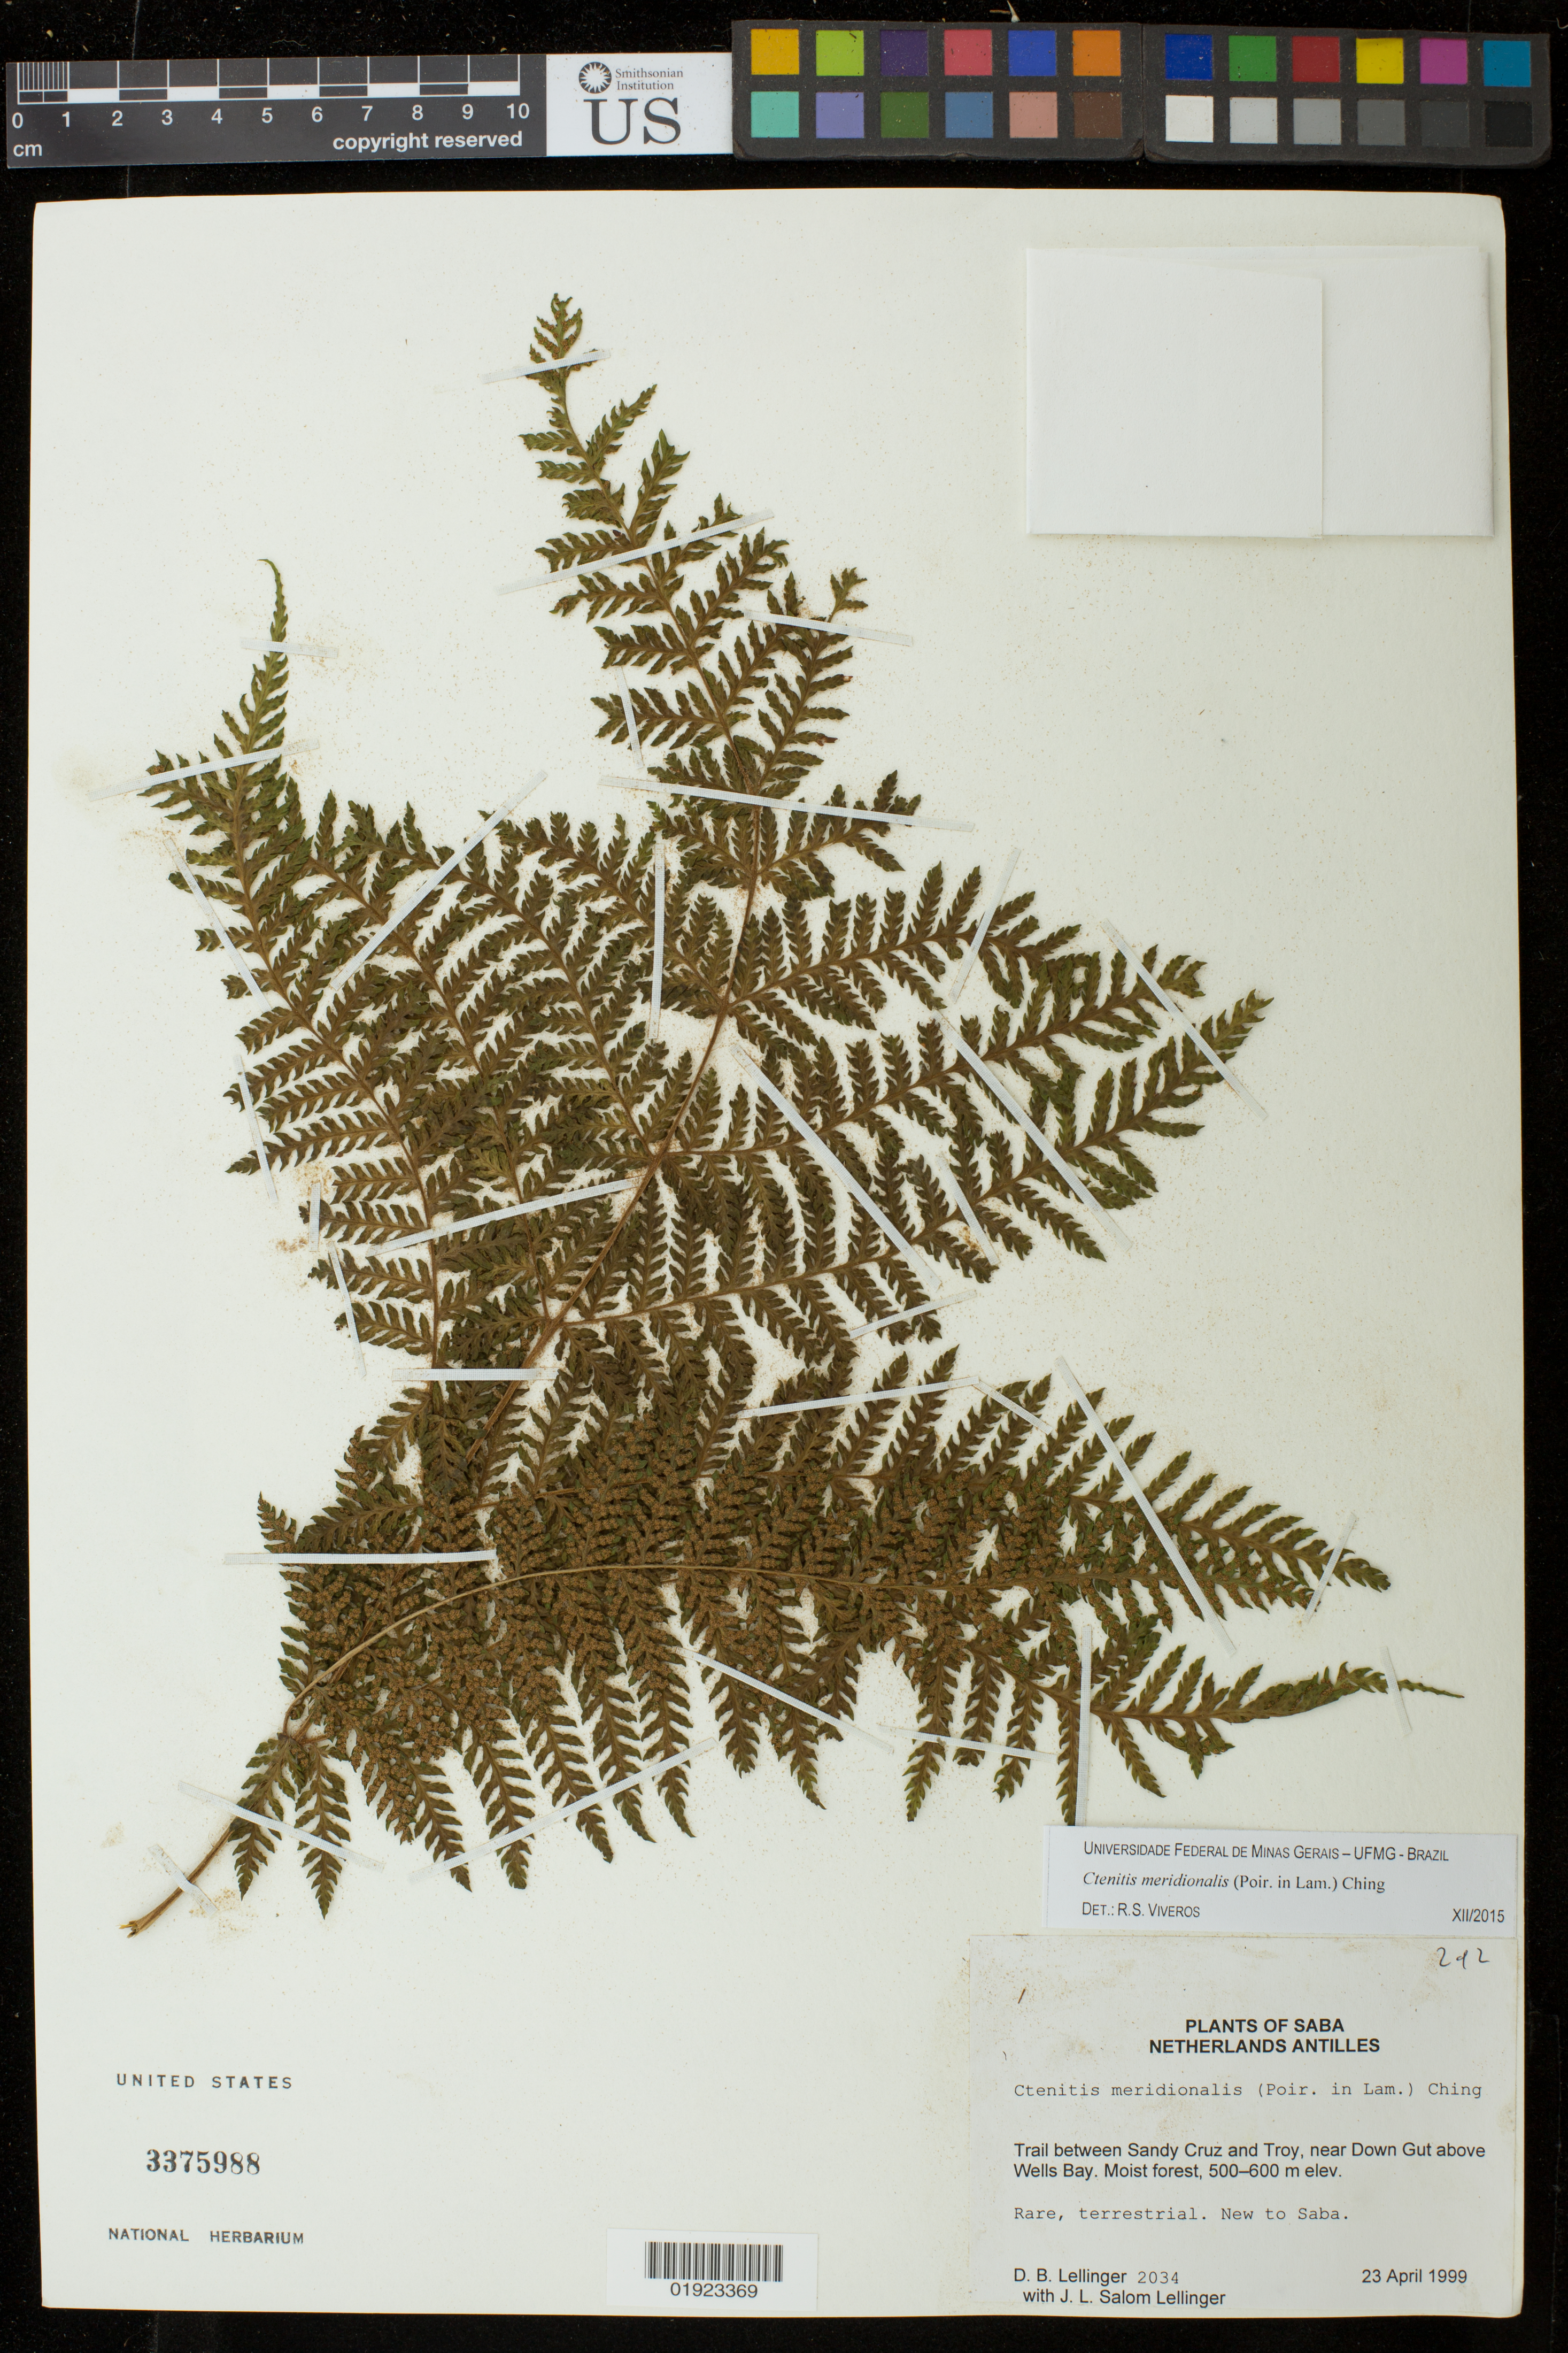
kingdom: Plantae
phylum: Tracheophyta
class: Polypodiopsida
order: Polypodiales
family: Dryopteridaceae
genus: Ctenitis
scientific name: Ctenitis meridionalis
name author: (Poir.) Ching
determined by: Viveros, R. S.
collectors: D. B. Lellinger & J. Salom Lellinger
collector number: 2034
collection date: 1999-04-23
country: Netherlands Antilles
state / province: Saba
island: Saba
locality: Trail between Sandy Cruz and Troy, near Down Gut above Wells Bay.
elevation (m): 500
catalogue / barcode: US 3375988